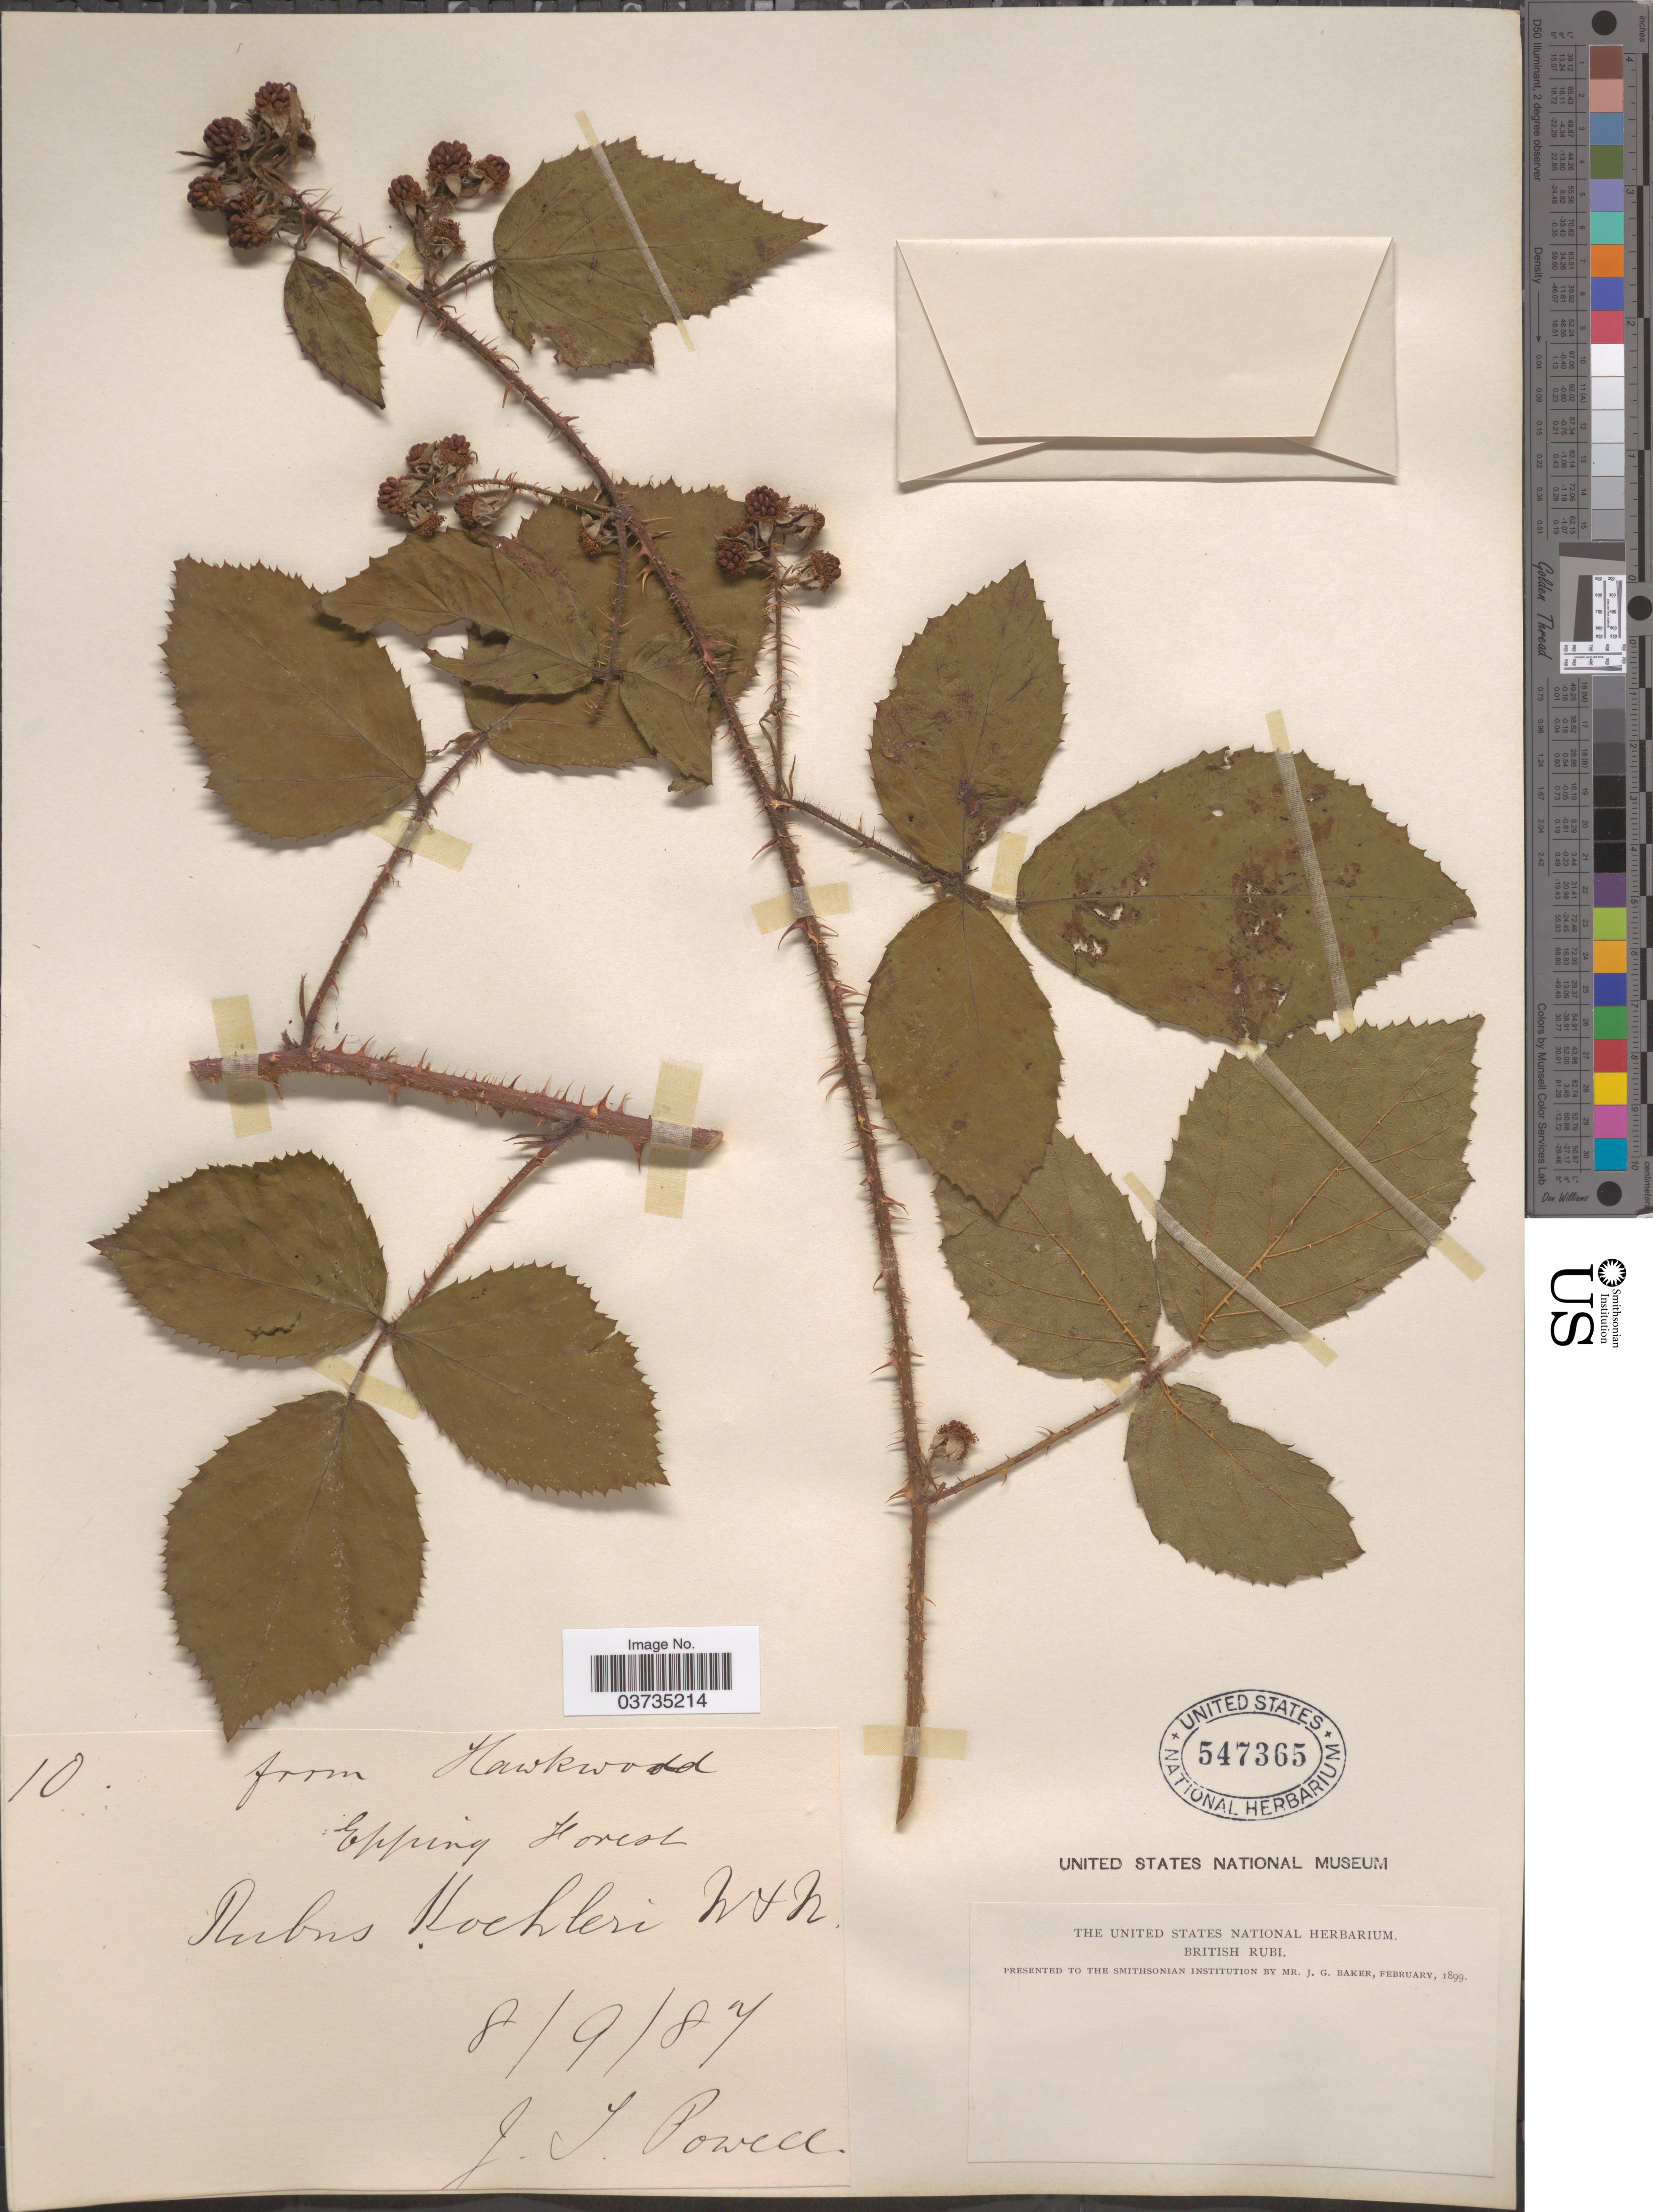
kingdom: Plantae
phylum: Tracheophyta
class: Magnoliopsida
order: Rosales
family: Rosaceae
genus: Rubus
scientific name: Rubus tardus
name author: W.C.R. Watson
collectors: J. Powell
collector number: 10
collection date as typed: Transcribed d/m/y: 8/9/87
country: United Kingdom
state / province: England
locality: Hawkwood. Epping Forest.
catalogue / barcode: US 547365